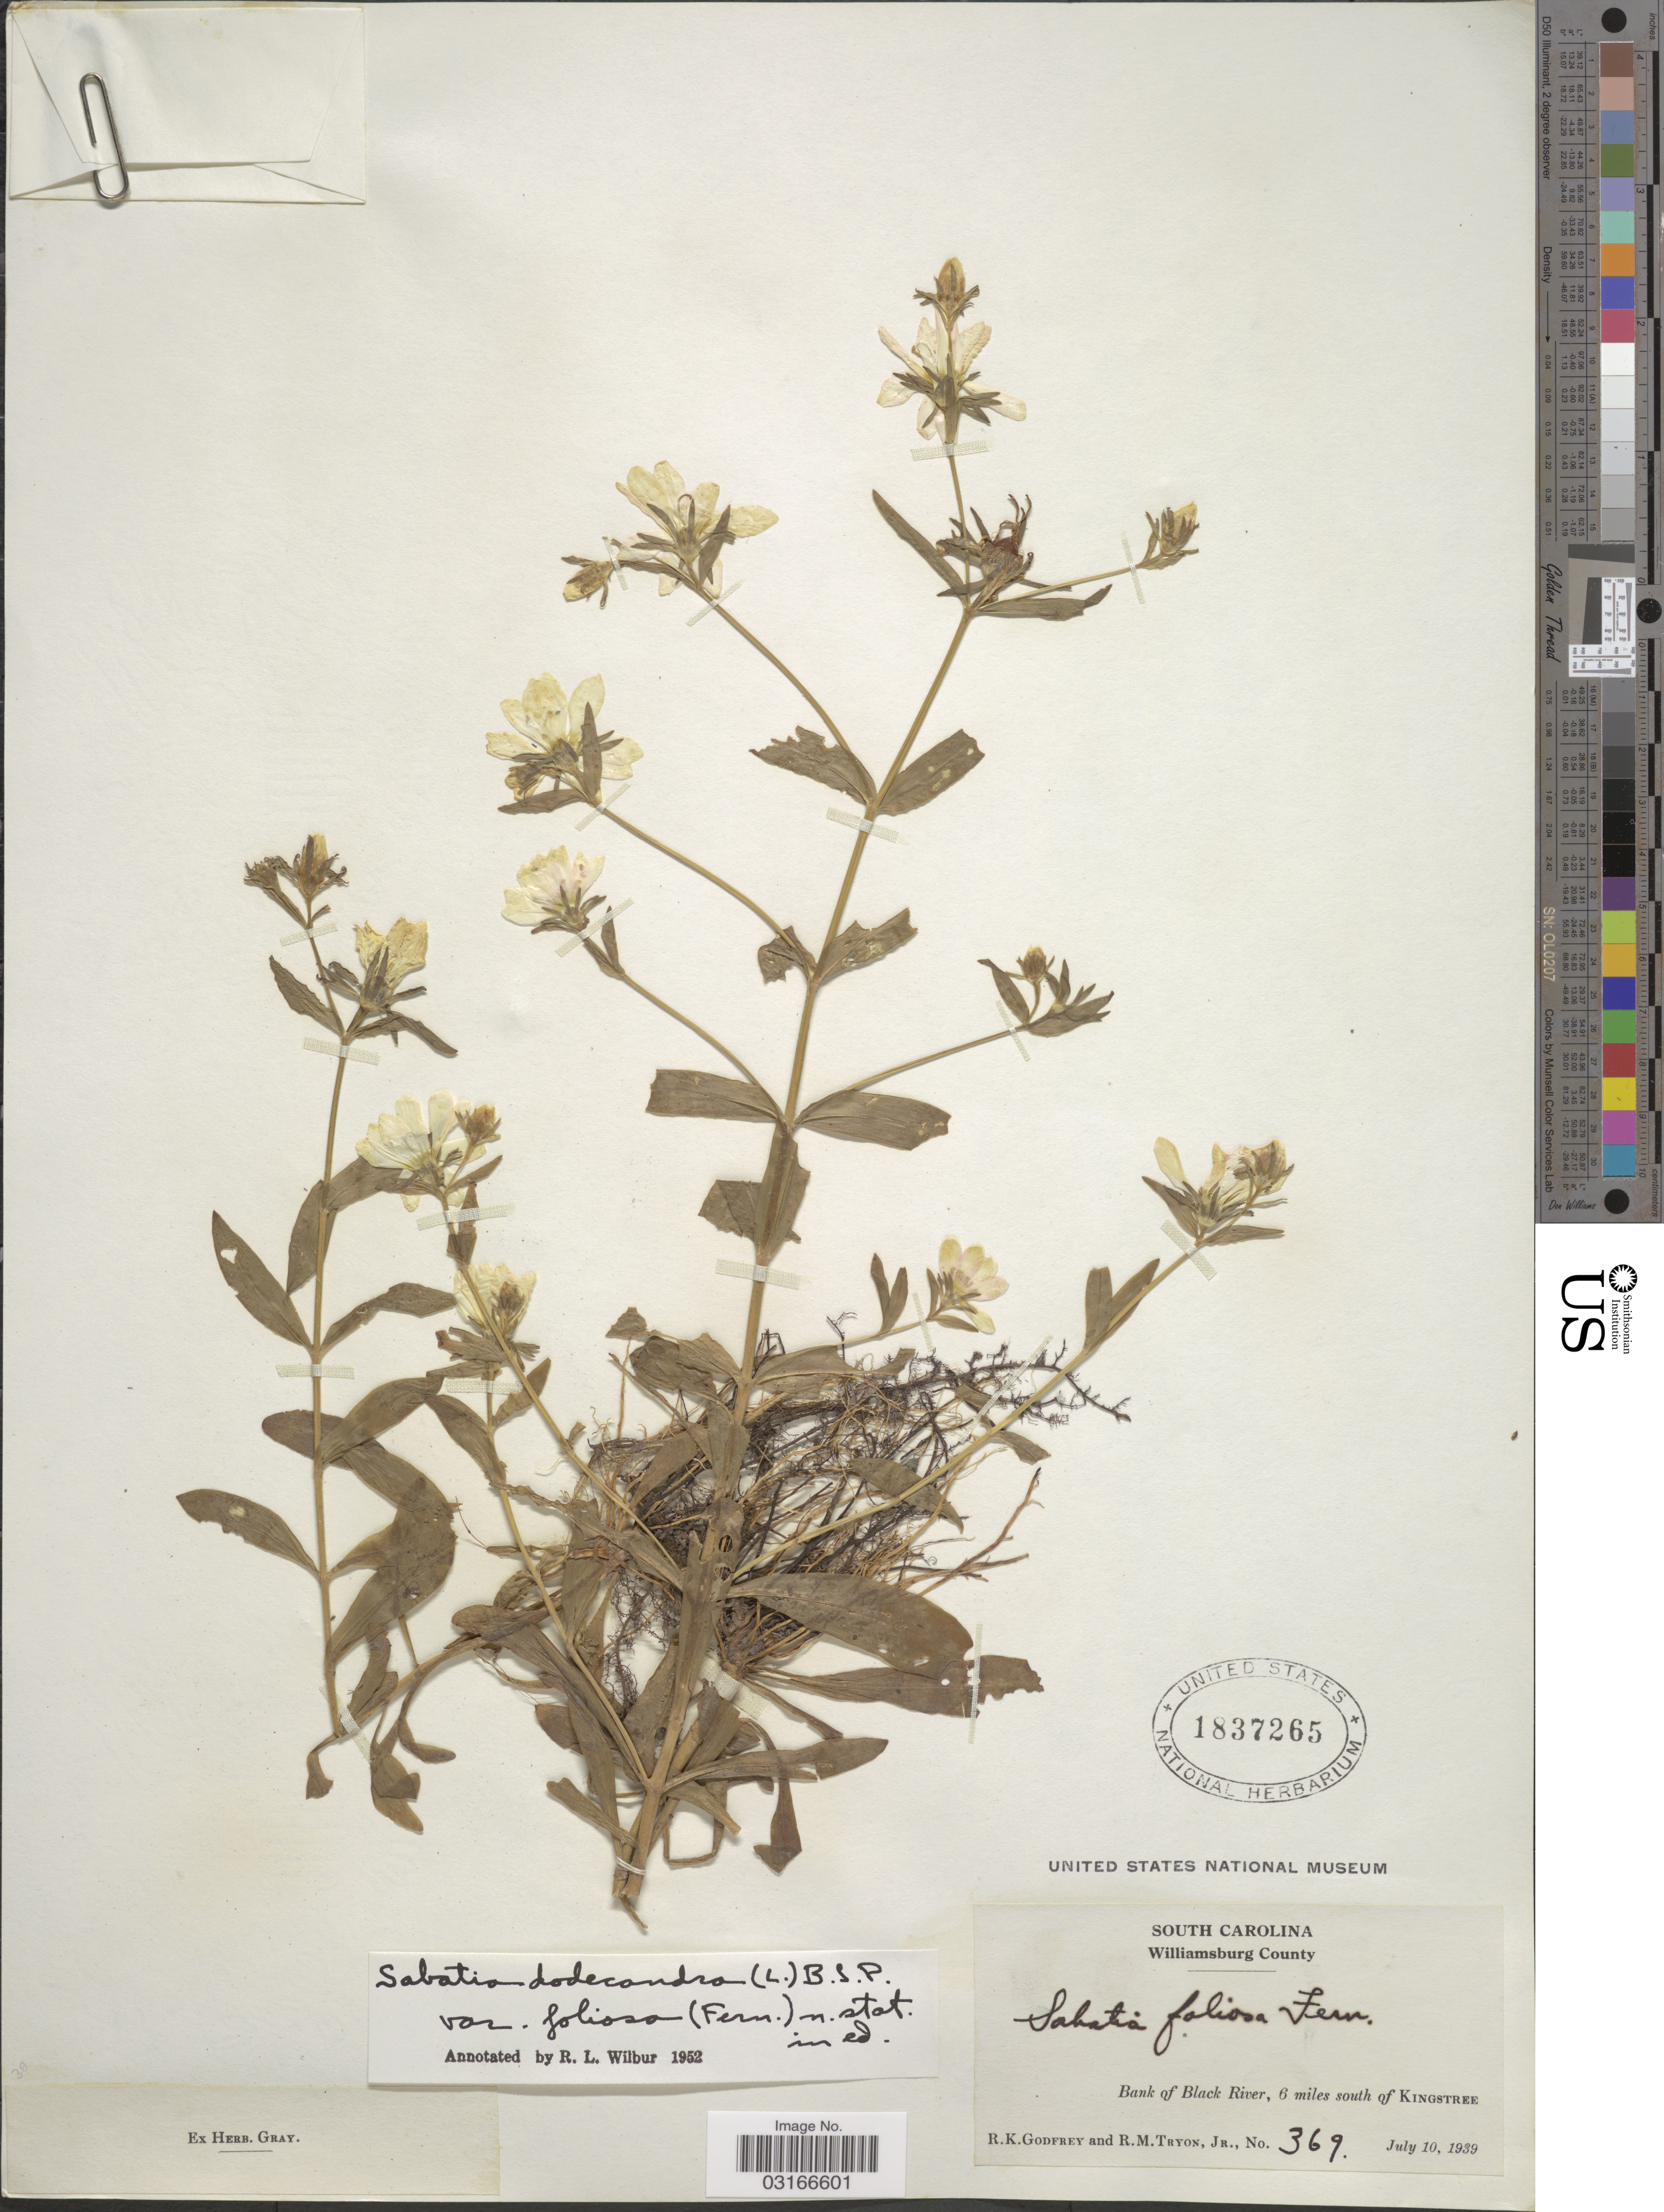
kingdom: Plantae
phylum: Tracheophyta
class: Magnoliopsida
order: Gentianales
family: Gentianaceae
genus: Sabatia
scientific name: Sabatia dodecandra var. dodecandra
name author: (L.) Britton et al.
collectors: R. K. Godfrey & R. Tryon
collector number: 369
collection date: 1939-07-10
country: United States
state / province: South Carolina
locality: Williamsburg County, Bank of Black River, 6 miles south of Kingstree.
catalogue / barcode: US 1837265